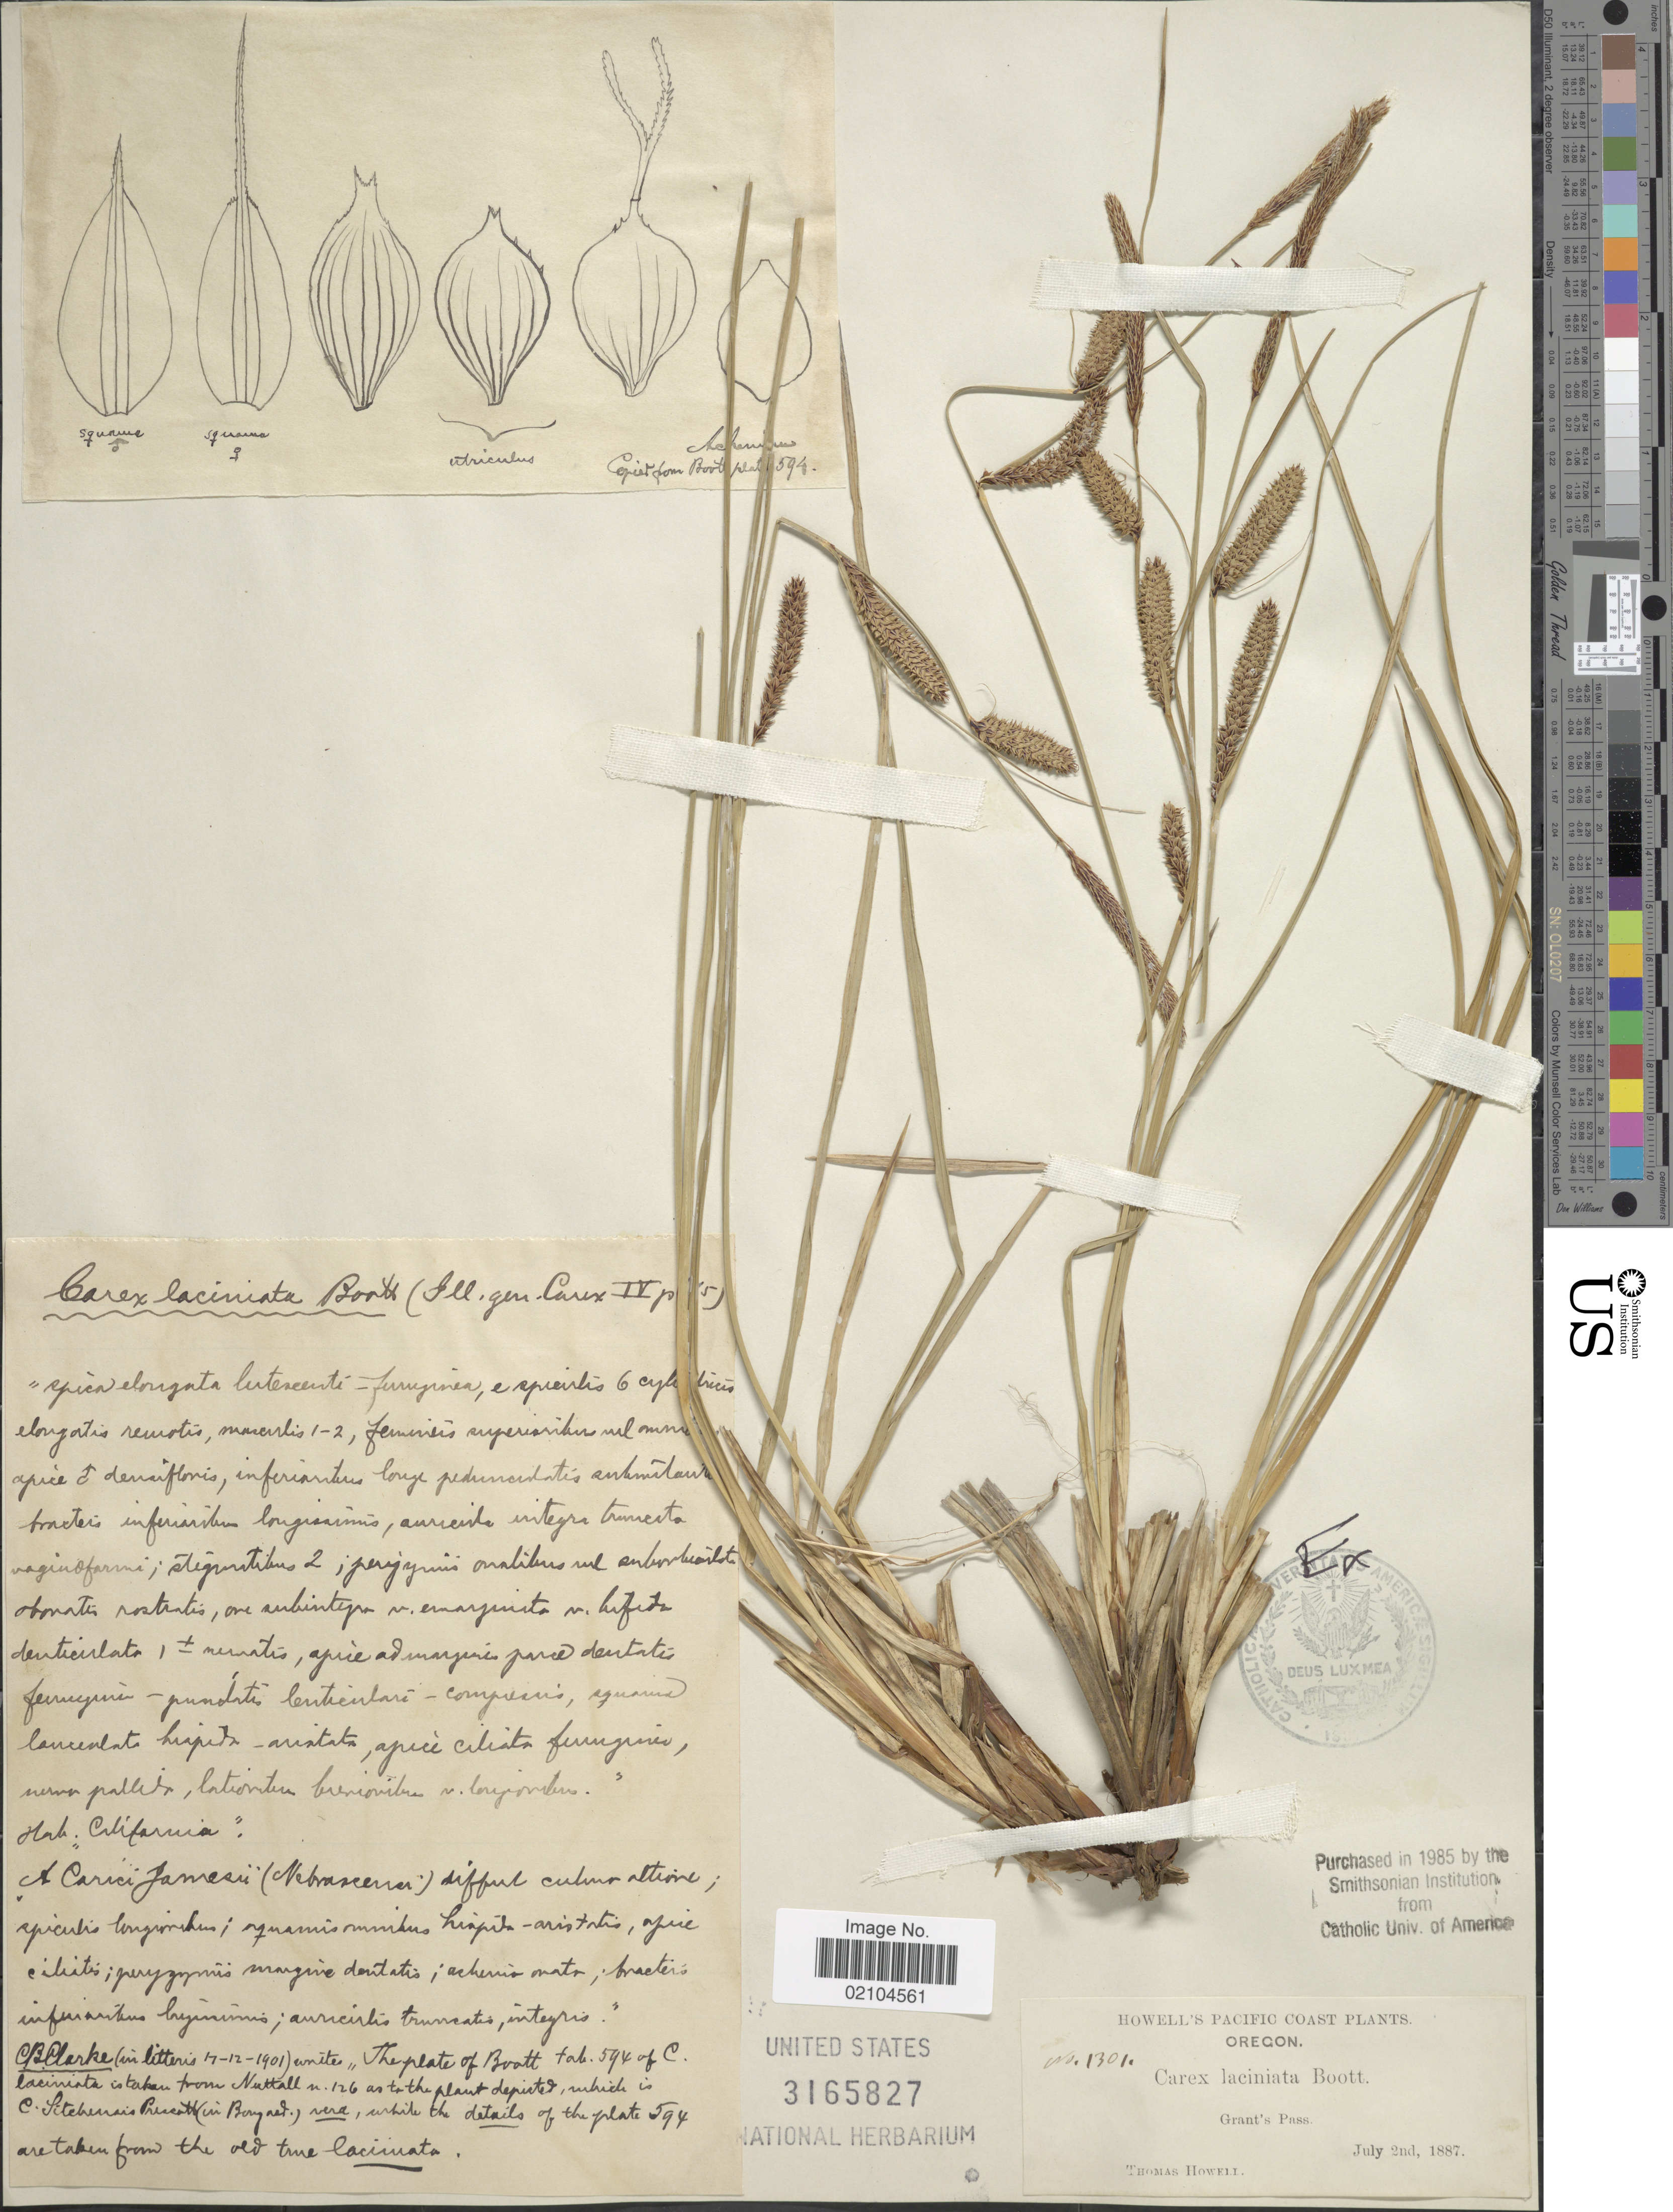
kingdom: Plantae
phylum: Tracheophyta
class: Liliopsida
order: Poales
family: Cyperaceae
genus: Carex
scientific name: Carex barbarae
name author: Dewey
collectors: T. Howell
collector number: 1301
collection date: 1887-07-02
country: United States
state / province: Oregon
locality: Howell's Pacific Coast, Grant's Pass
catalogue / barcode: US 3165827